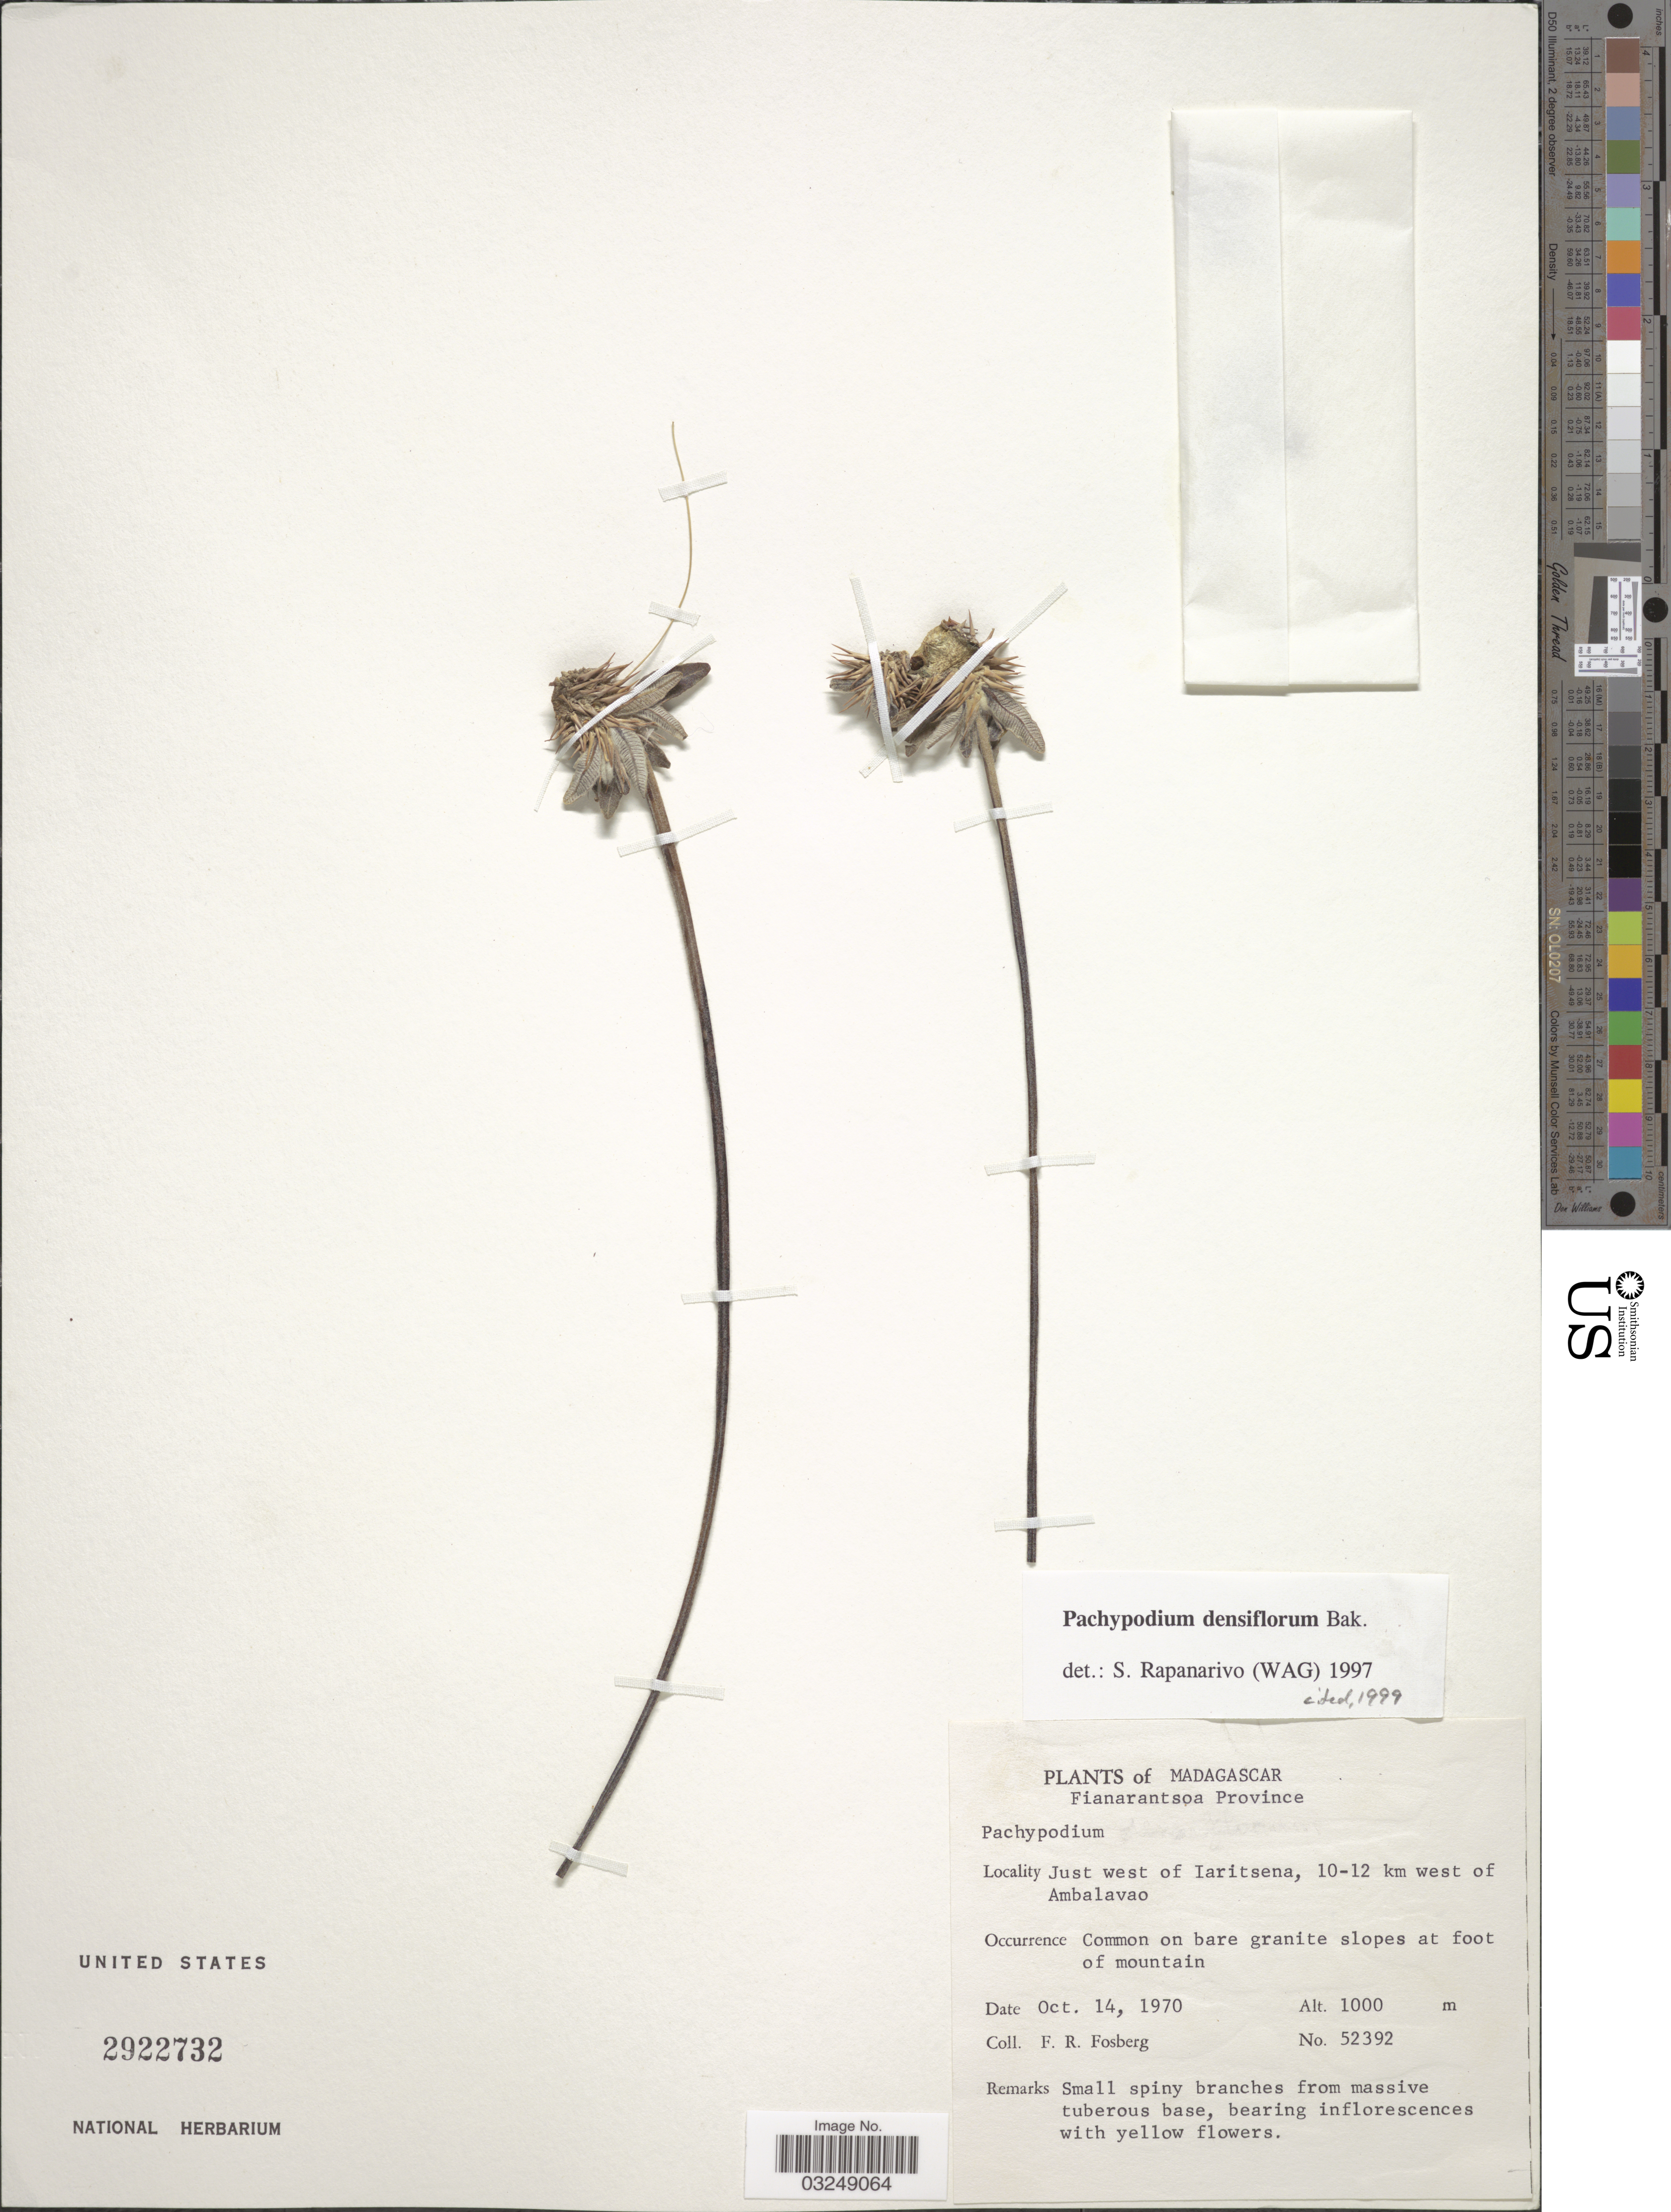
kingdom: Plantae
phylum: Tracheophyta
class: Magnoliopsida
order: Gentianales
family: Apocynaceae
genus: Pachypodium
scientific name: Pachypodium densiflorum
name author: Baker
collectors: F. R. Fosberg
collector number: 52392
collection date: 1970-10-14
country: Madagascar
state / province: Haute Matsiatra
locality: Just west of Iaritsena, 10-12 km west of Ambalavao.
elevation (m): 1000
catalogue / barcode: US 2922732